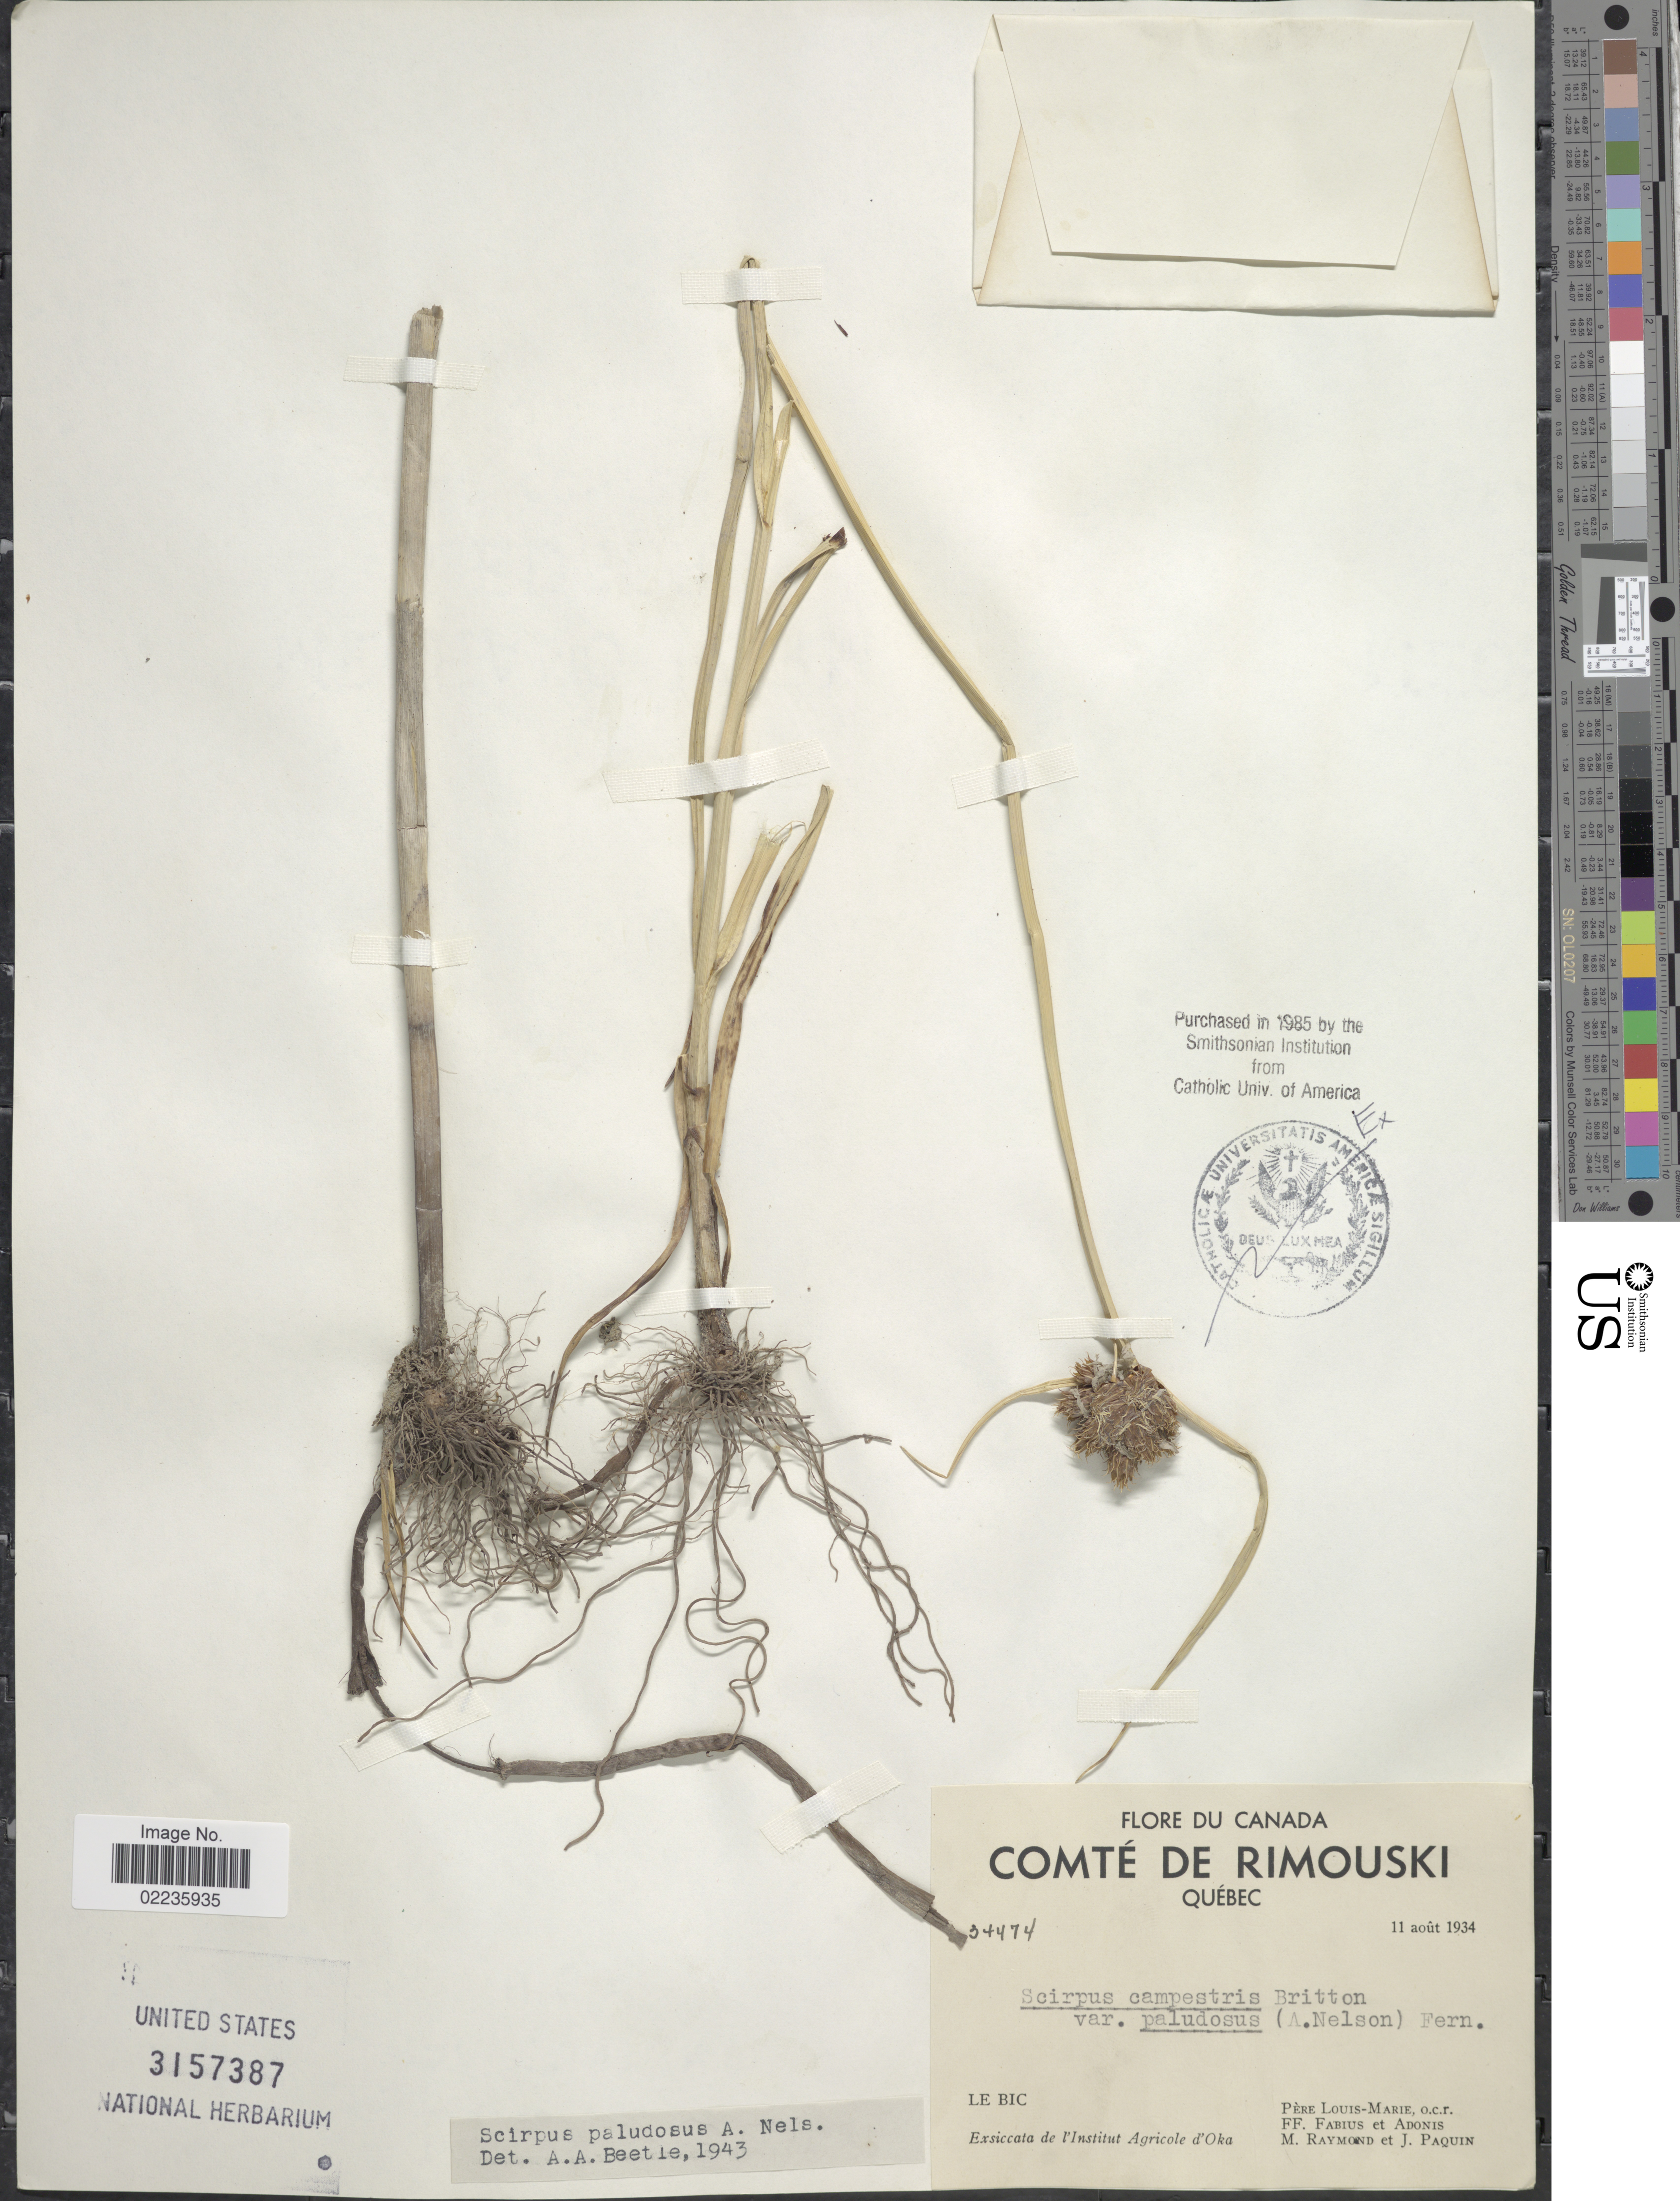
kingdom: Plantae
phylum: Tracheophyta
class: Liliopsida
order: Poales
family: Cyperaceae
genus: Bolboschoenus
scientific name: Bolboschoenus maritimus subsp. paludosus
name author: (A. Nelson) T. Koyama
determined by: Strong, M. T., (US), Smithsonian Institution - National Museum of Natural History (UNITED STATES)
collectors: L.-M. LaLonde, B. Fabius, Adonis, M. Raymond & Paquin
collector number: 34474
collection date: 1934-08-11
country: Canada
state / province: Quebec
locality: Comte de Rimouski. Le Bic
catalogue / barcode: US 3157387